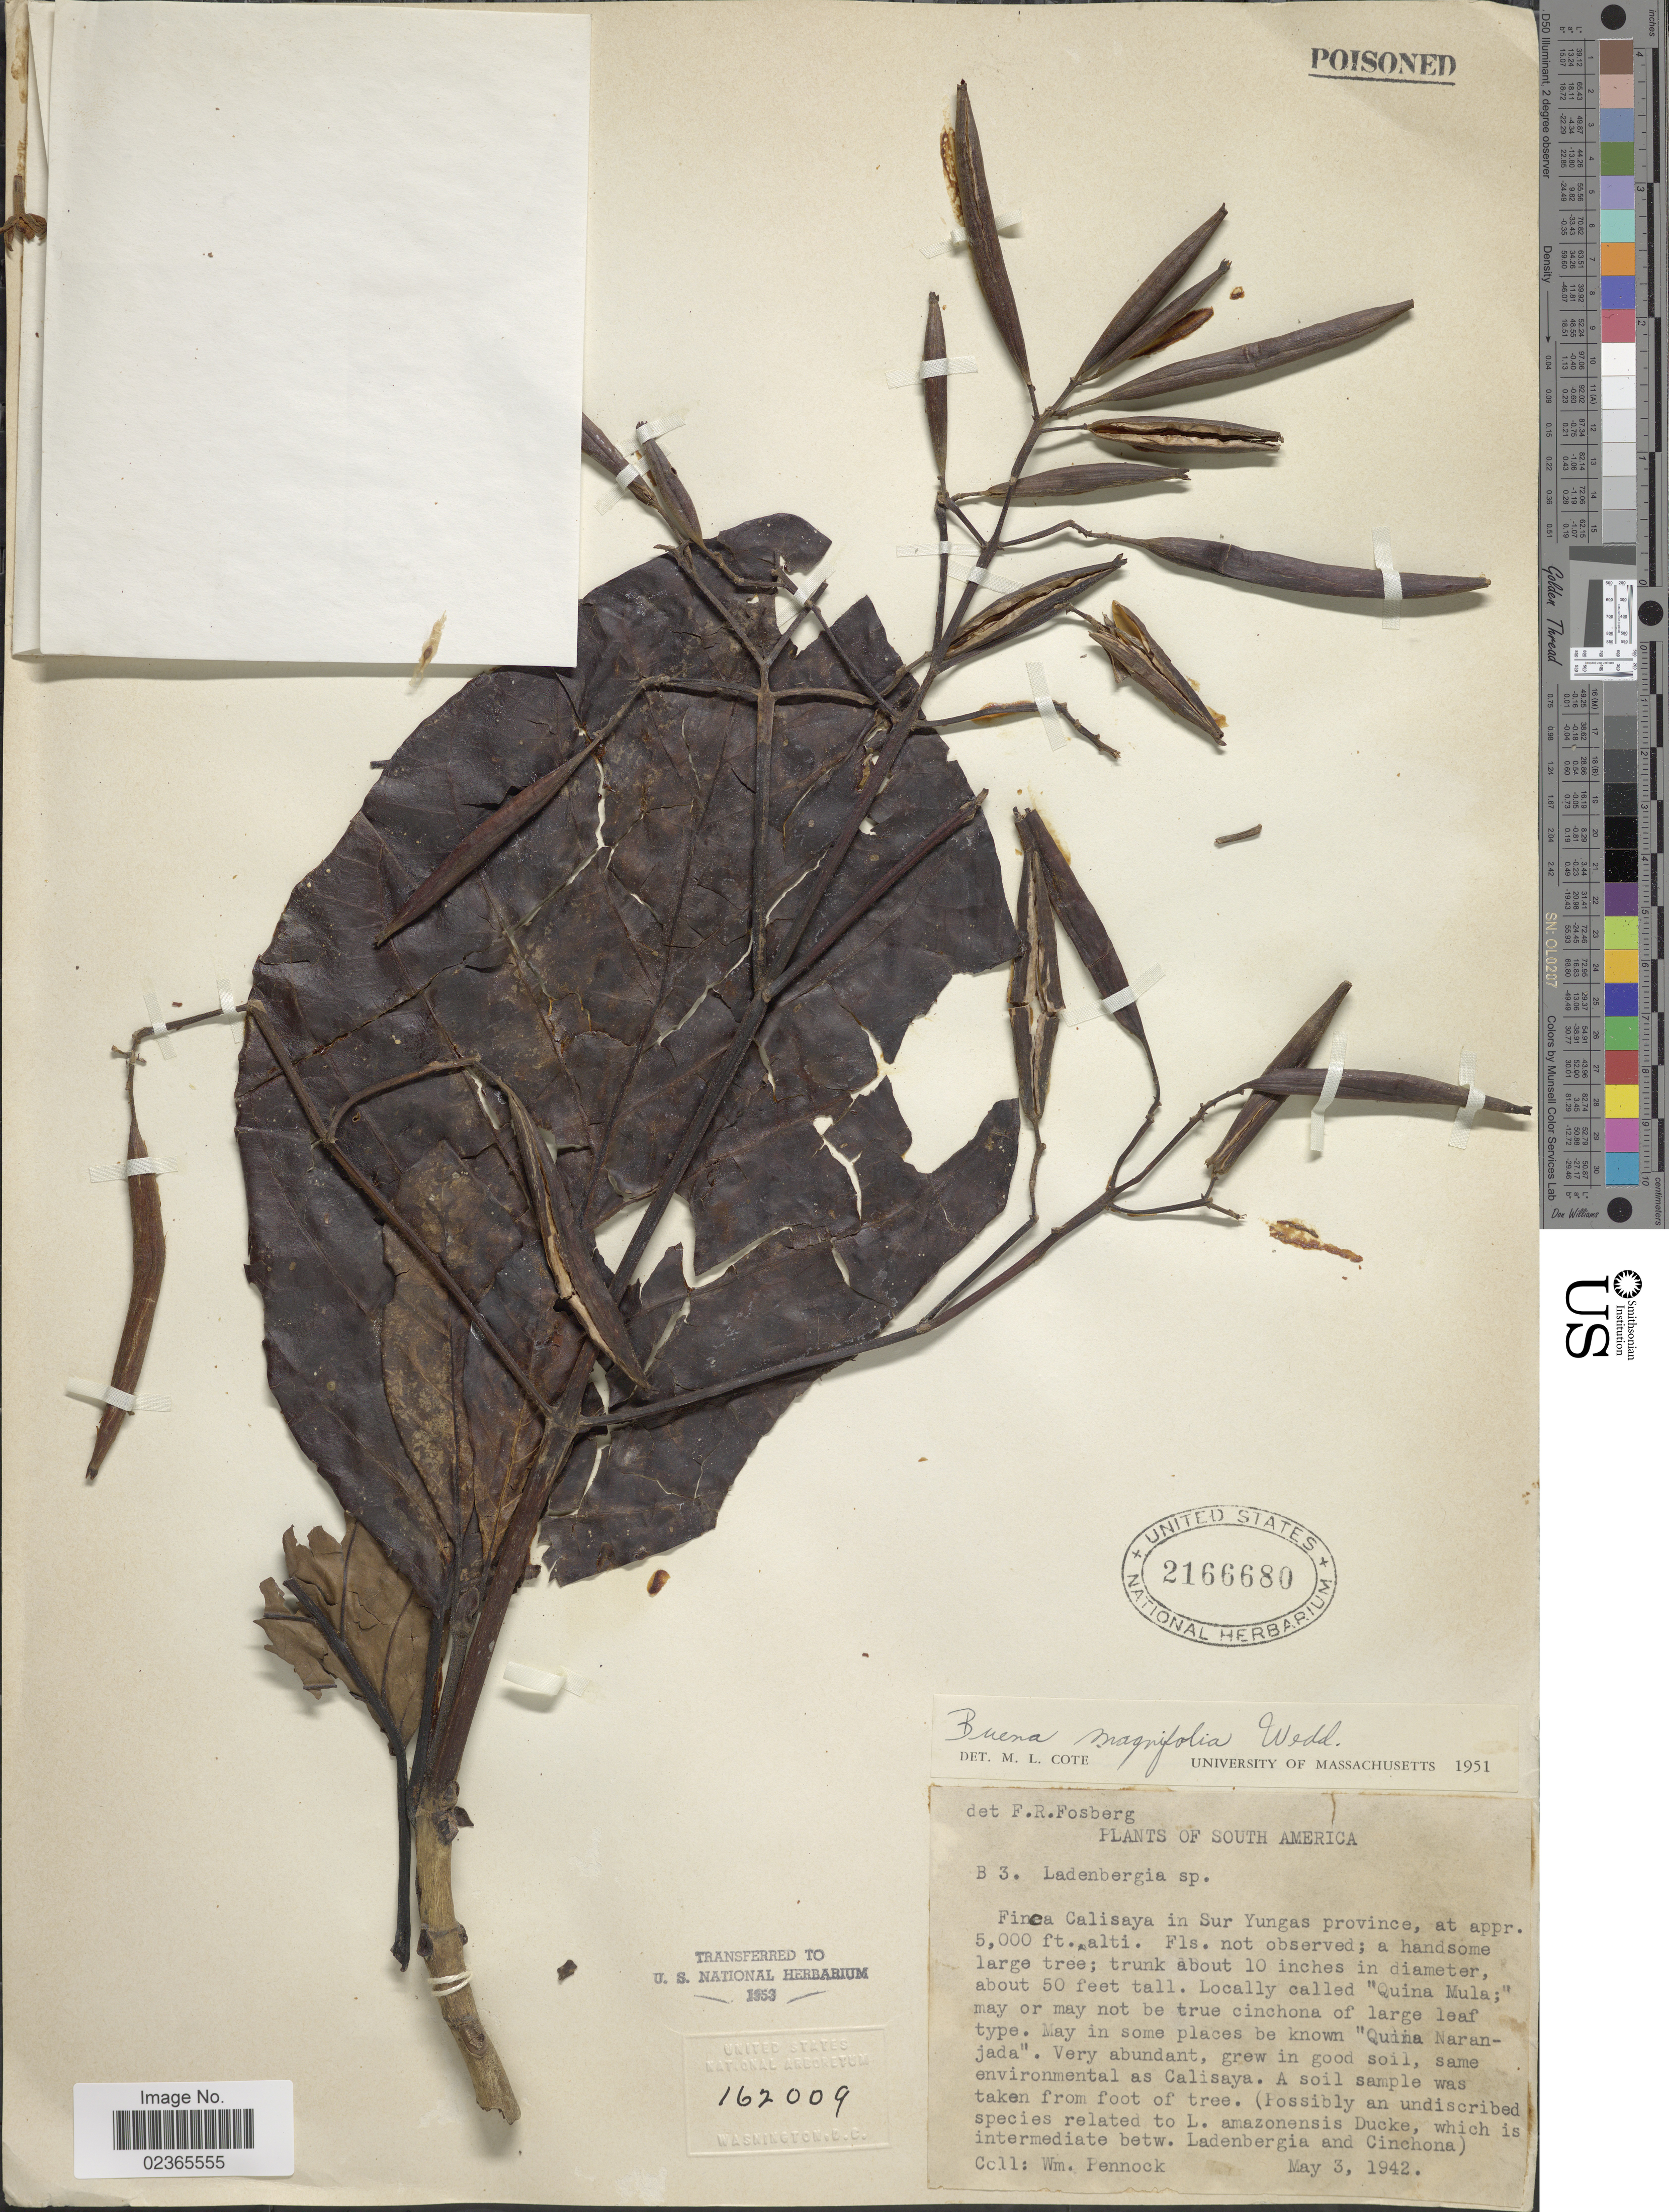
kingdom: Plantae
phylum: Tracheophyta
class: Magnoliopsida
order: Gentianales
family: Rubiaceae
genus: Ladenbergia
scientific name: Ladenbergia oblongifolia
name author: (Mutis) L. Andersson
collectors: W. Pennock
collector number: B3?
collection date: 1942-05-03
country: Bolivia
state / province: La Paz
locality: South America, Finca Calisaya in Sur Yungas province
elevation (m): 1524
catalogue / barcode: US 2166680